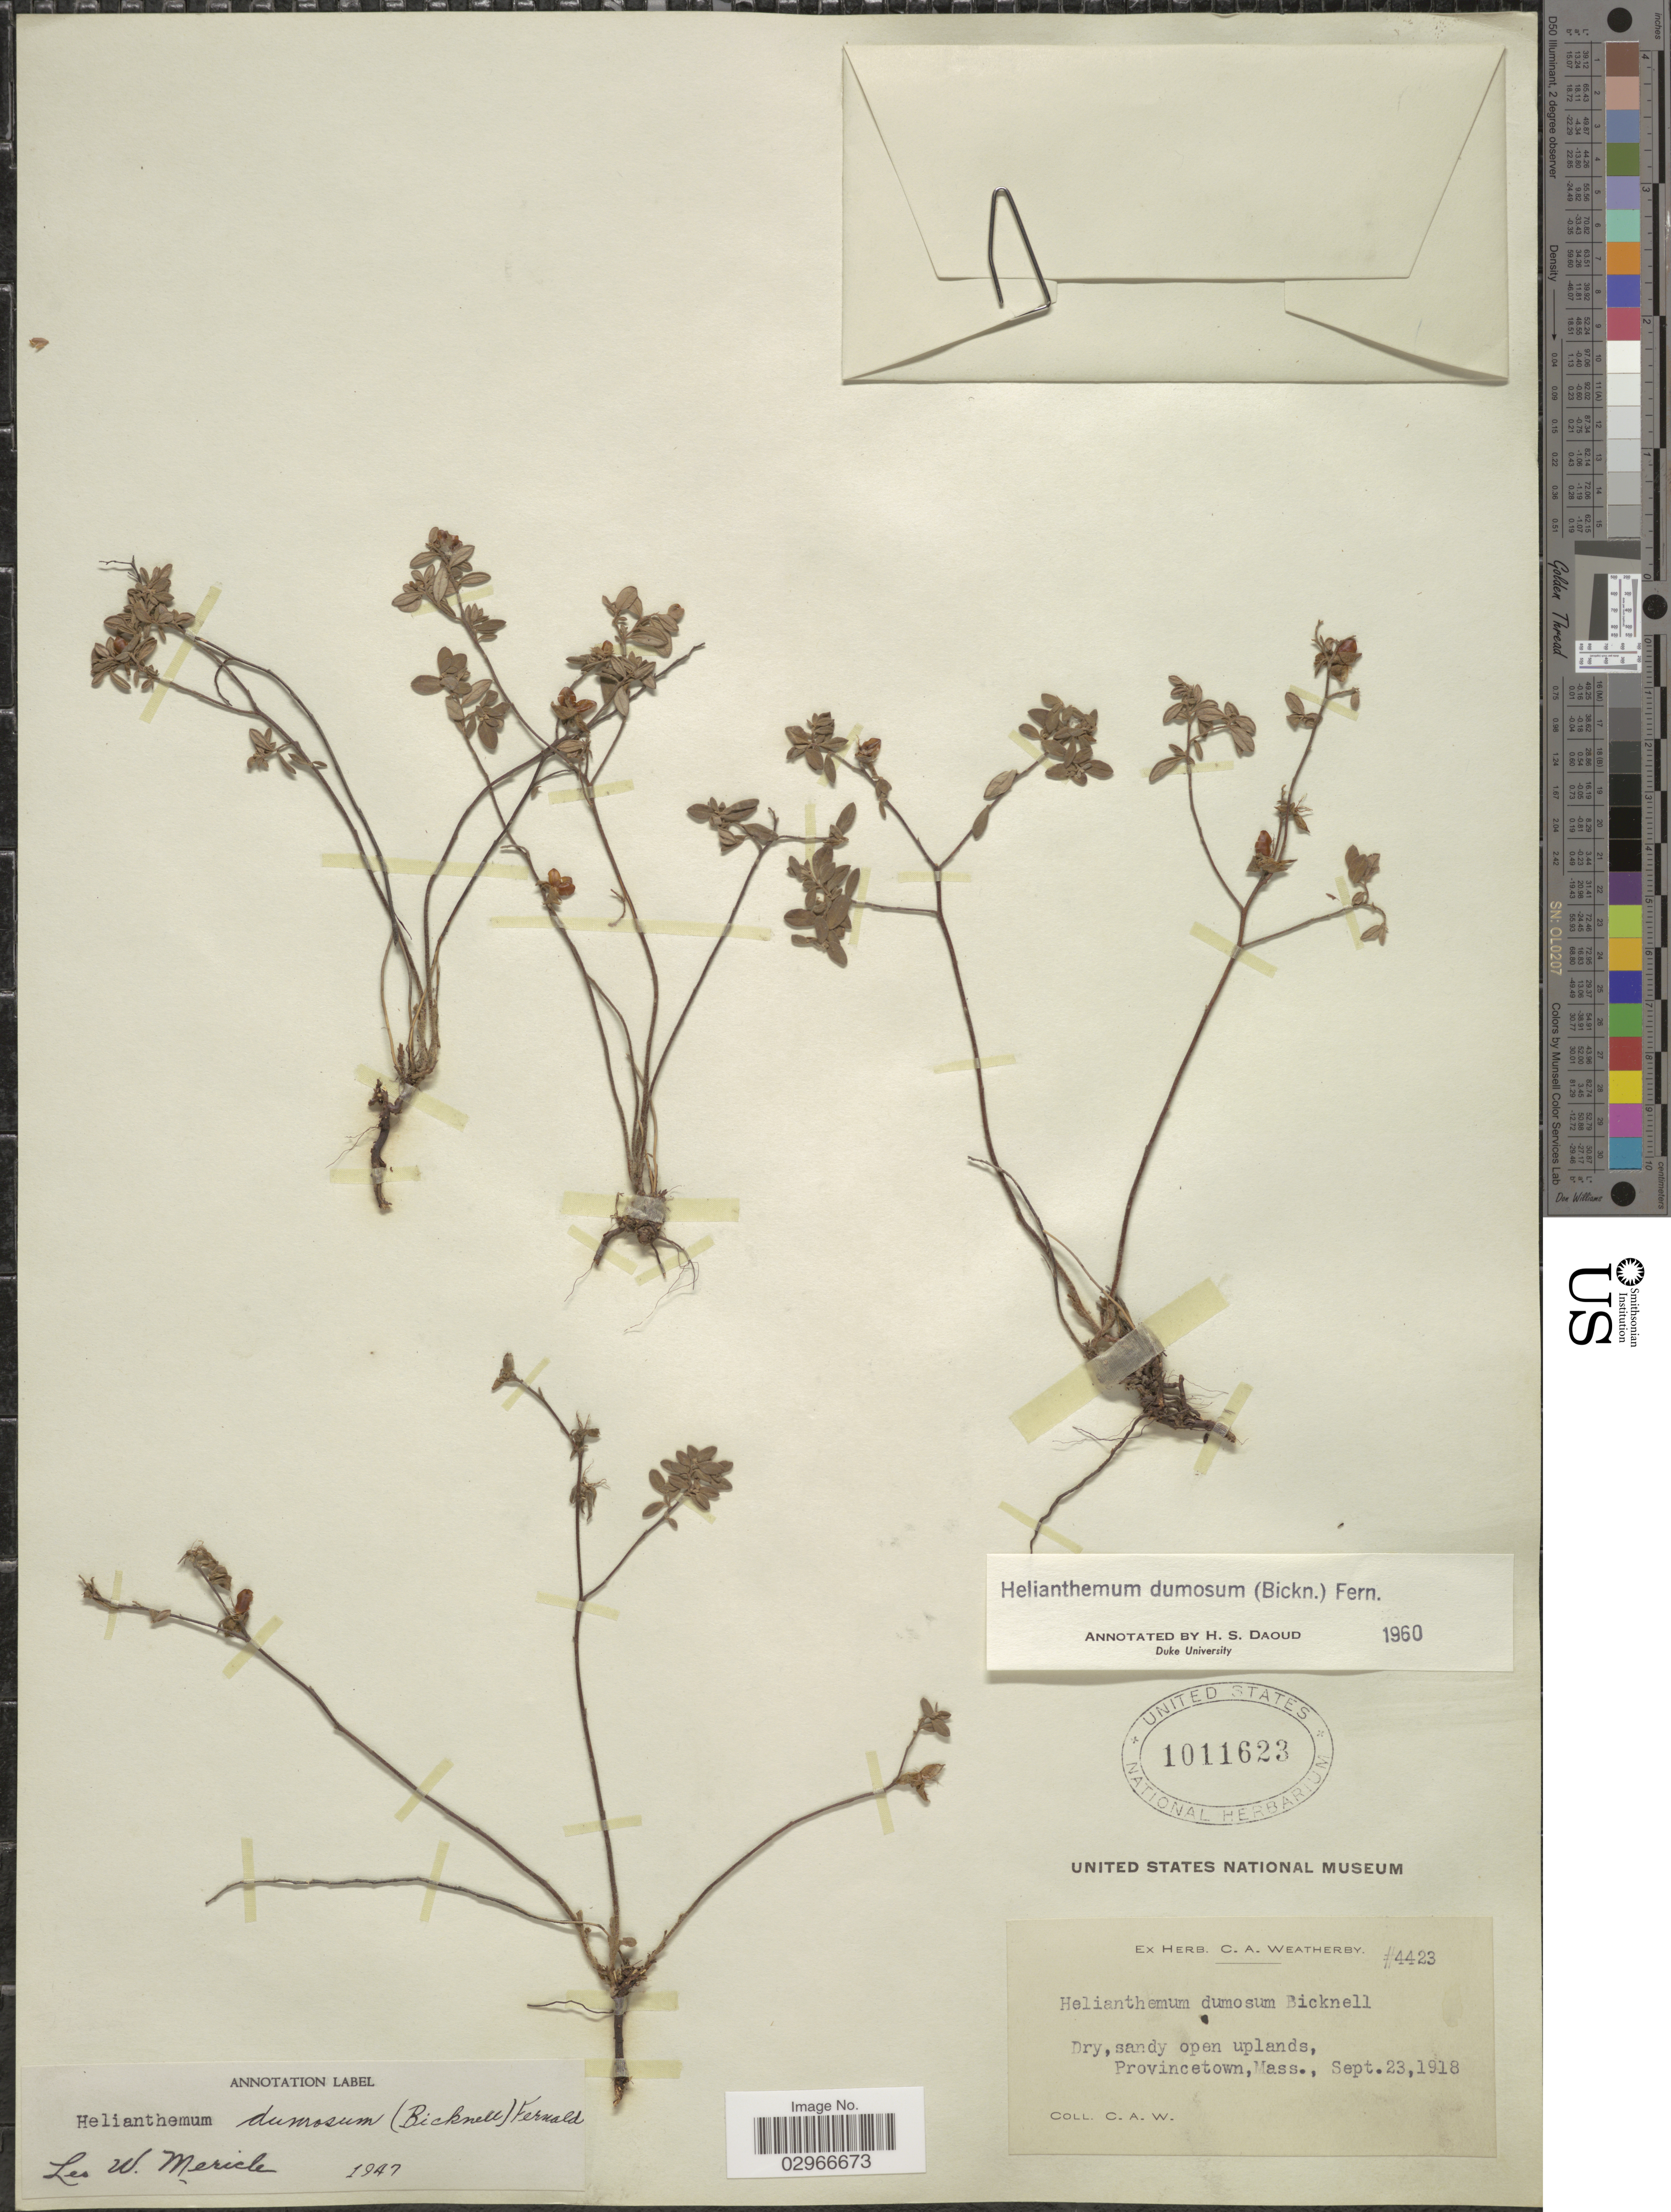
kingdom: Plantae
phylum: Tracheophyta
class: Magnoliopsida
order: Malvales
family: Cistaceae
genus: Helianthemum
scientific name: Helianthemum dumosum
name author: (E.P. Bicknell) Fernald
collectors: C. A. Weatherby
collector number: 4423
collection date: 1918-09-23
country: United States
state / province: Massachusetts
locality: Provincetown.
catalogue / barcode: US 1011623